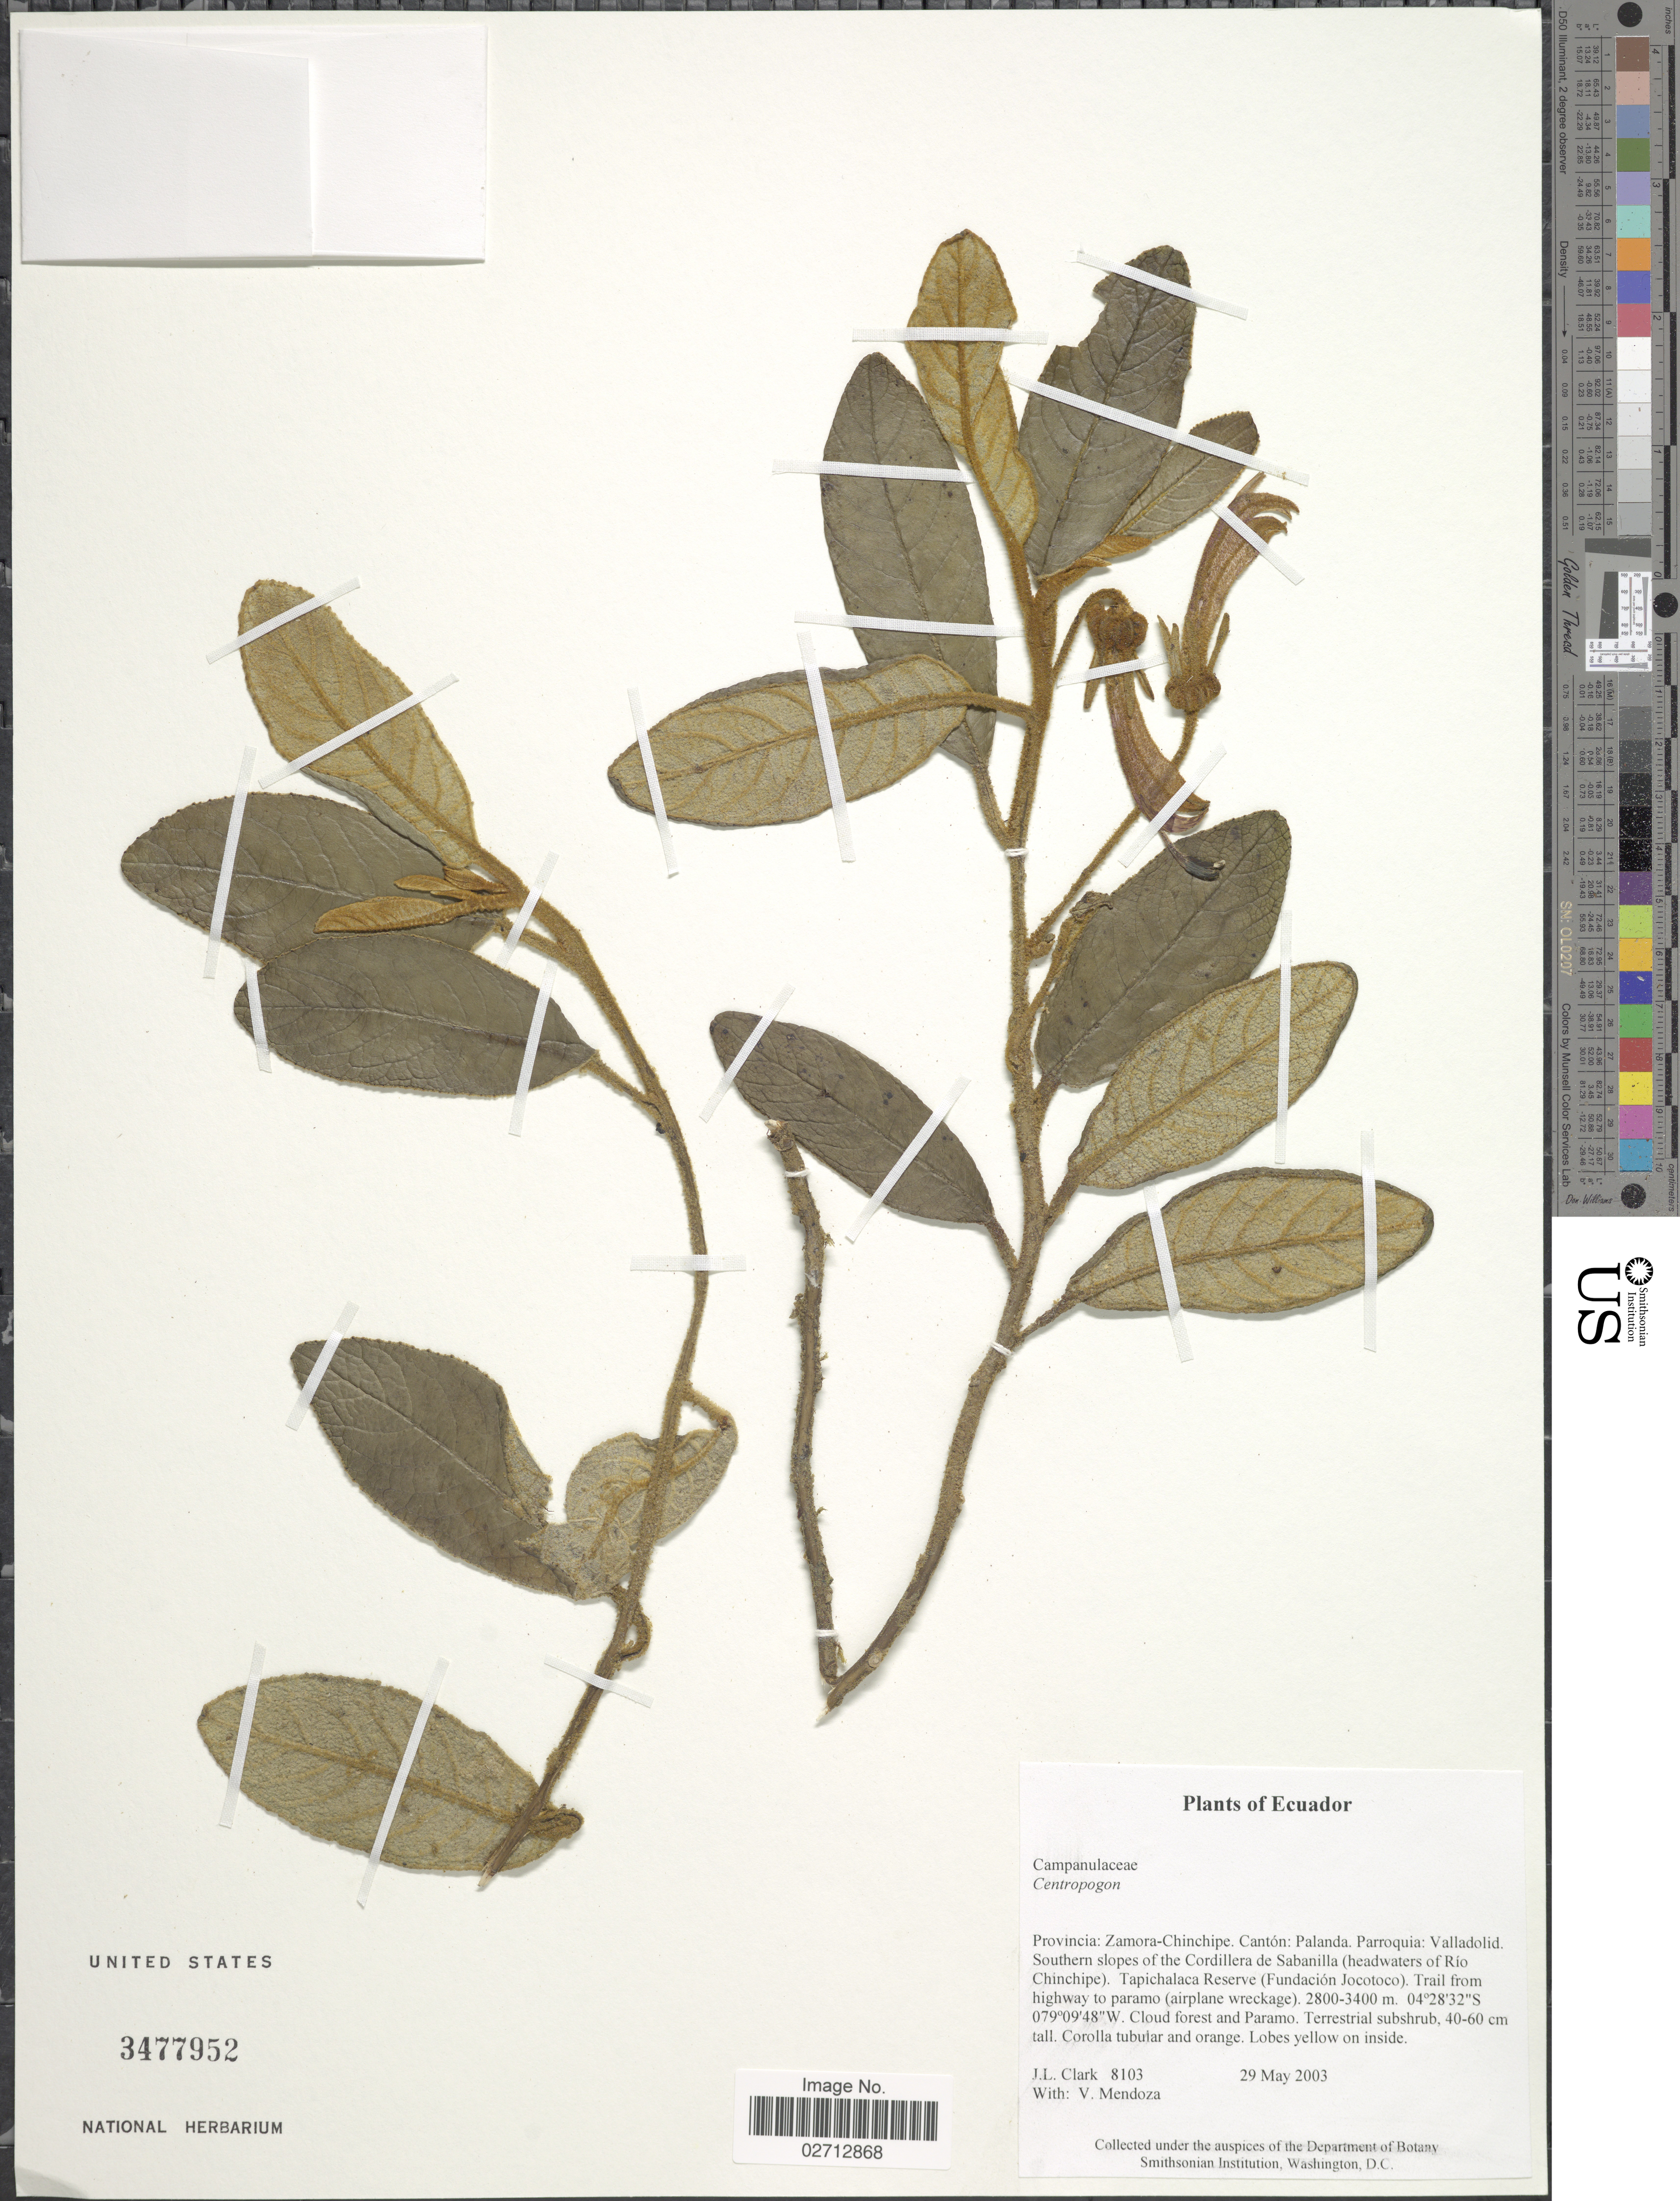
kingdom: Plantae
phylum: Tracheophyta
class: Magnoliopsida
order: Asterales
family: Campanulaceae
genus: Centropogon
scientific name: Centropogon sp.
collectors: J. L. Clark & V. Mendoza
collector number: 8103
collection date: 2003-05-29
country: Ecuador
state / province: Zamora-Chinchipe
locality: Canton: Palanda. Parroquia: Valladolid. Southern slopes of the Cordillera de Sabanilla (headwaters of Rio Chinchipe). Tapichalaca Reserve (Fundacion Jocotoco). Trail from highway to paramo (airplane wreckage)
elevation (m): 2800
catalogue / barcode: US 3477952